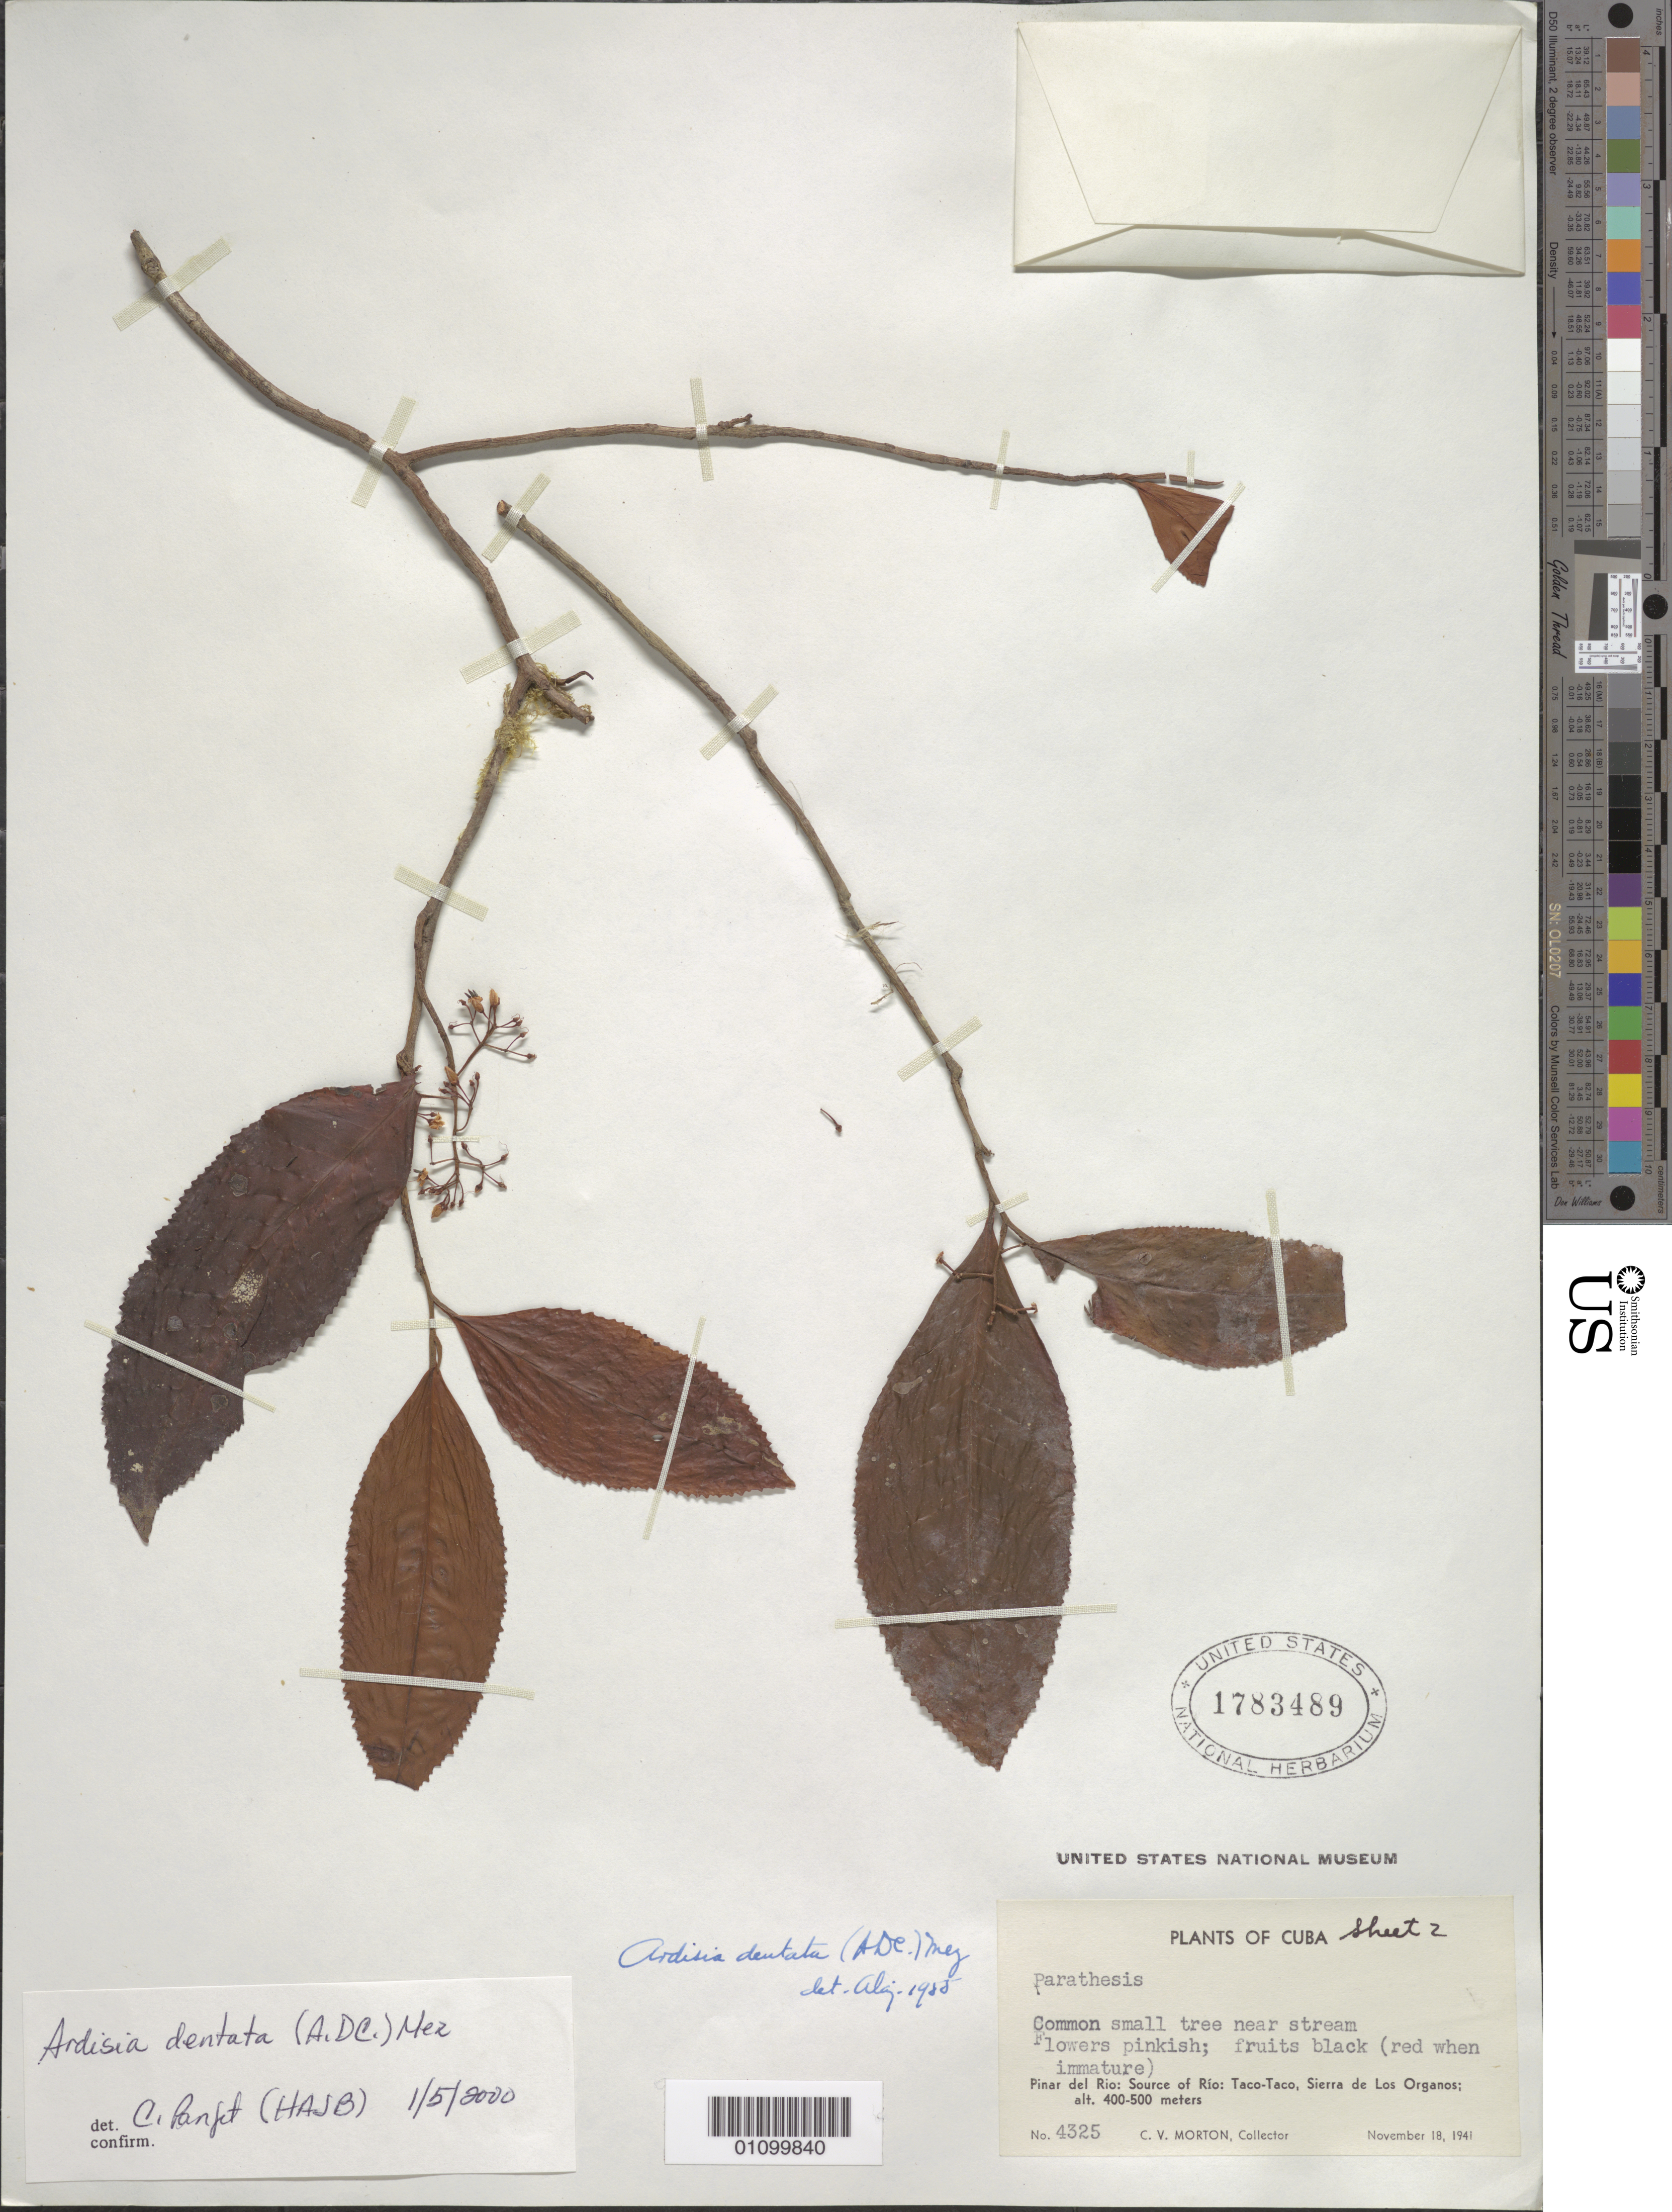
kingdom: Plantae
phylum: Tracheophyta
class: Magnoliopsida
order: Ericales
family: Primulaceae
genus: Ardisia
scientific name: Ardisia dentata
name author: (A. DC.) Mez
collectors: C. V. Morton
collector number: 4325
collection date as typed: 18 Nov 1941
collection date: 1941-11-18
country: Cuba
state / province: Pinar del Rio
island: Cuba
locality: Source of Rio: Taco-Taco, Sierra de Los Organos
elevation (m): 400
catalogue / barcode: US 1783489